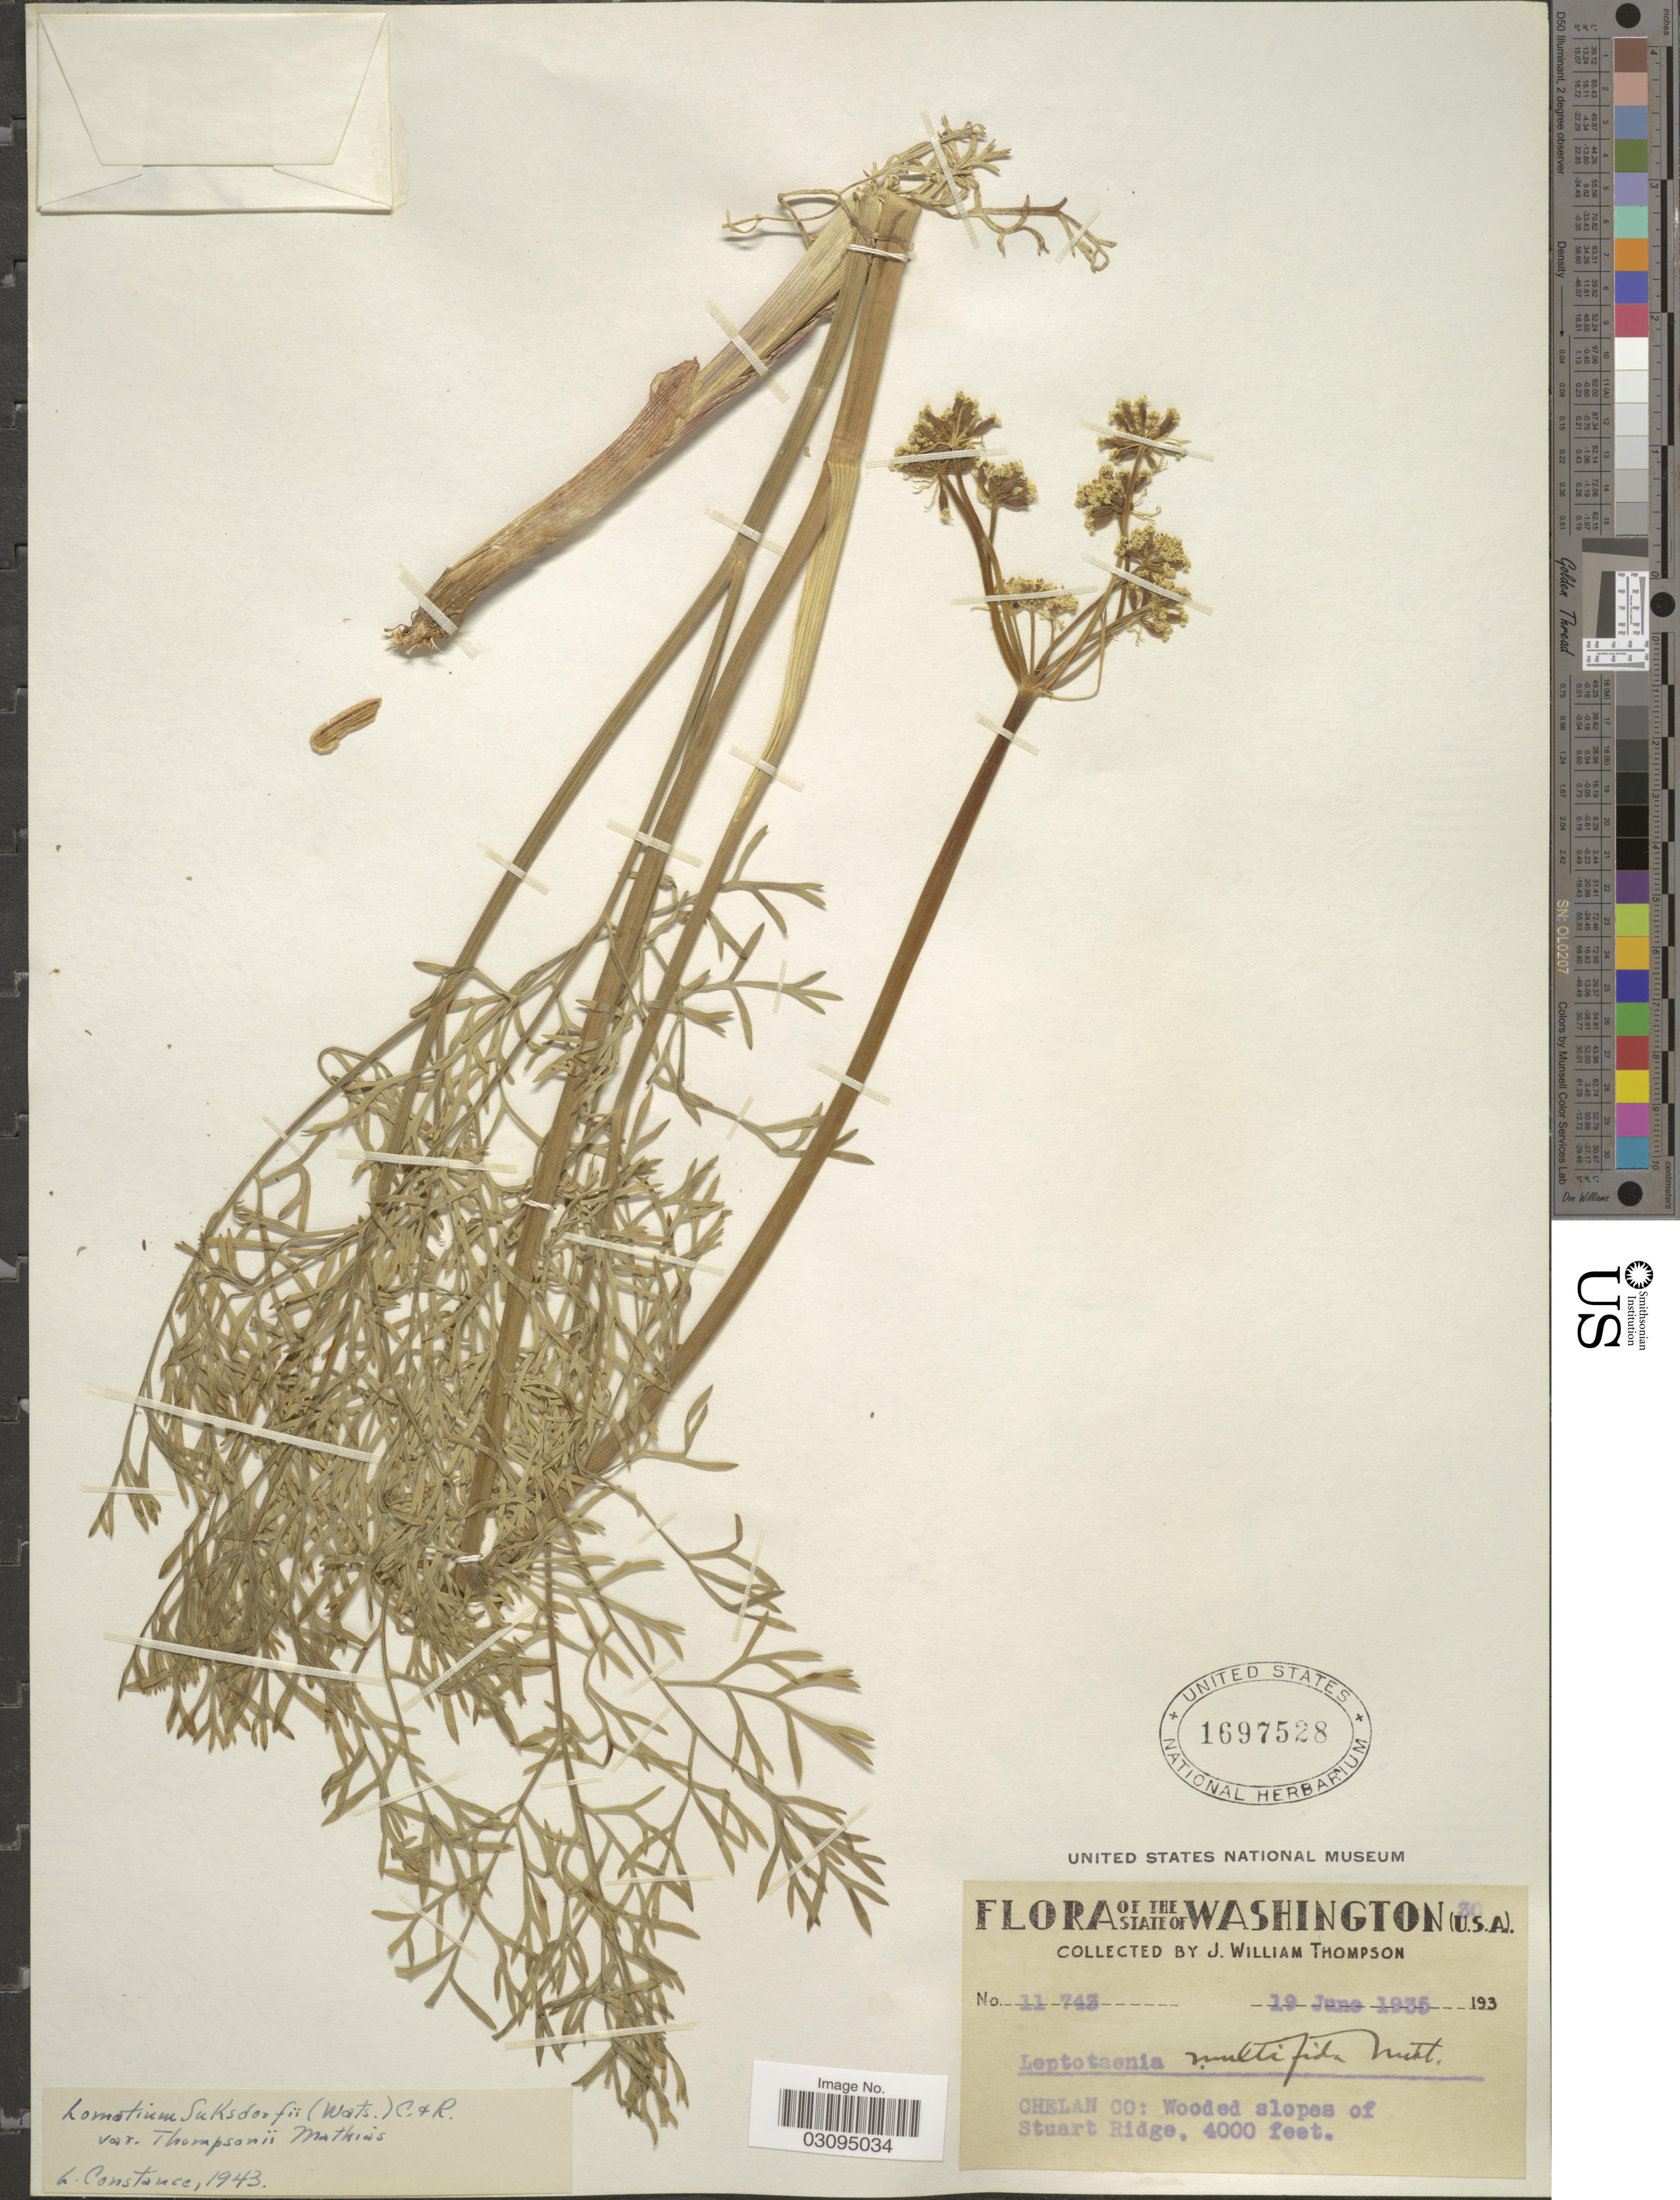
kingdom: Plantae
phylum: Tracheophyta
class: Magnoliopsida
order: Apiales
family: Apiaceae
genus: Lomatium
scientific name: Lomatium suksdorfii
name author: (S. Watson) J.M. Coult. & Rose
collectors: J. W. Thompson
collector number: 11743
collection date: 1935-06-19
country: United States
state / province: Washington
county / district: Chelan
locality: Chelan Co: Wooded slopes of Stuart Ridge.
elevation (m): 1219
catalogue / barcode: US 1697528